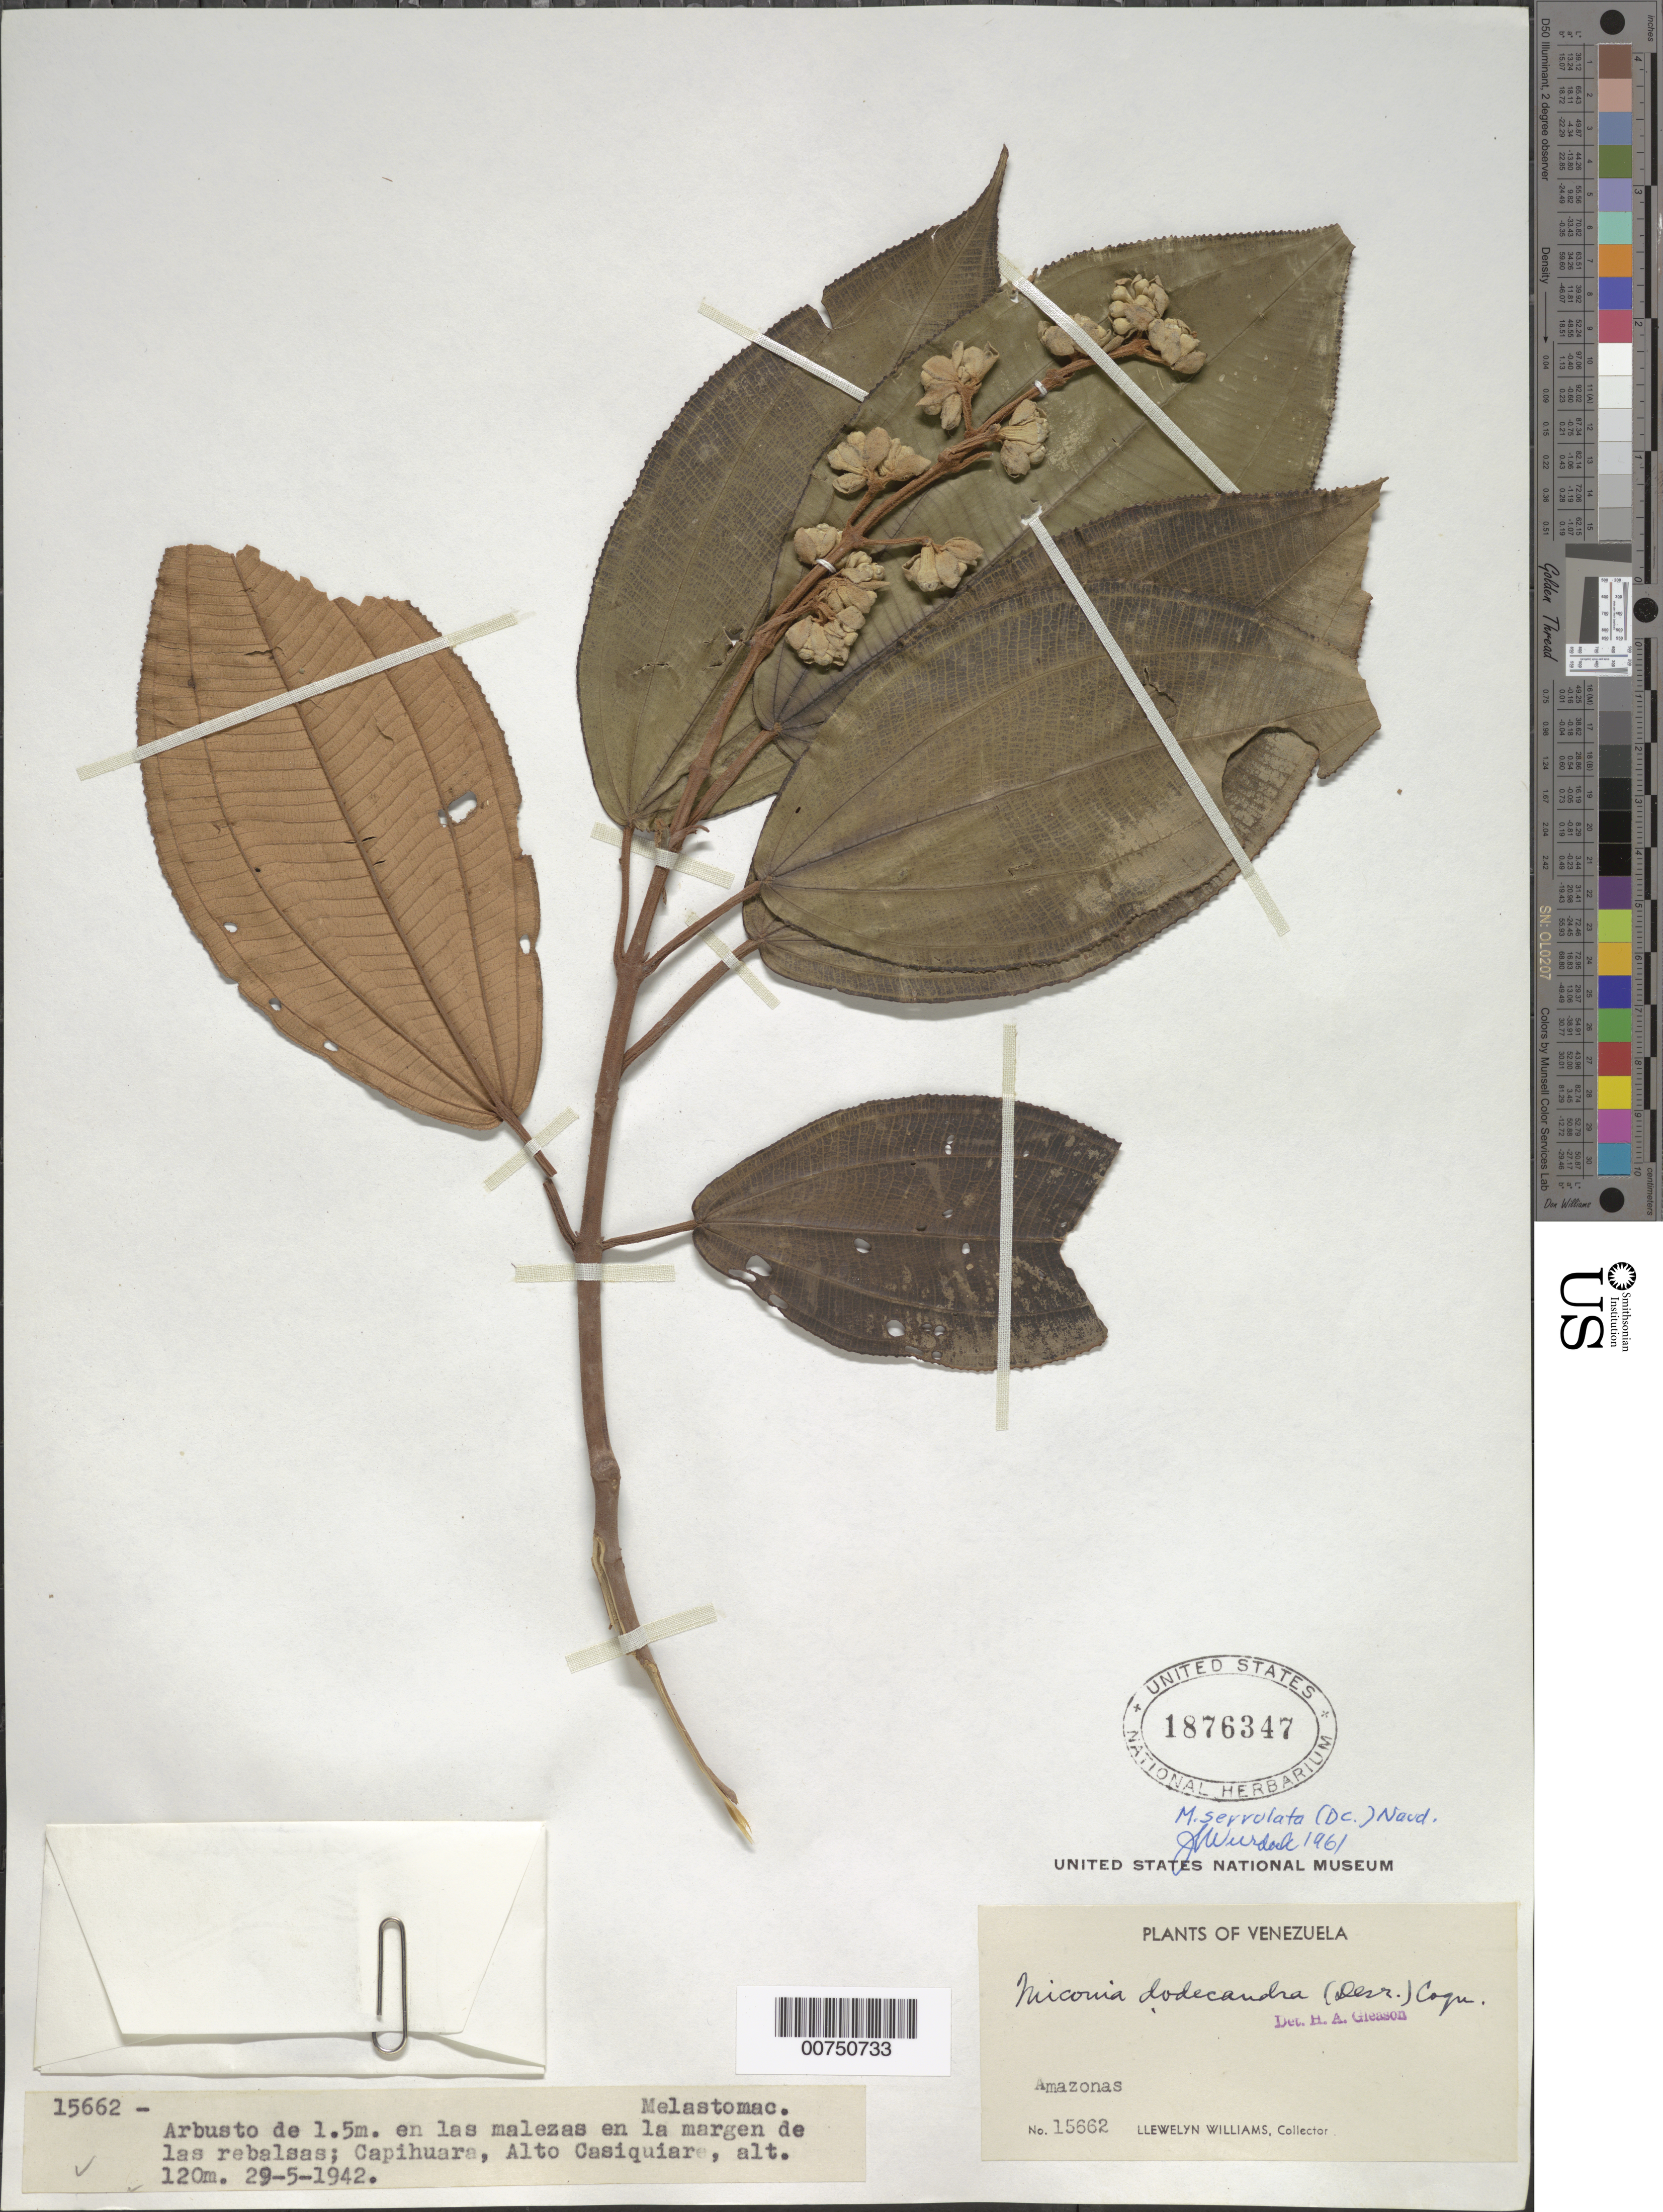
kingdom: Plantae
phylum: Tracheophyta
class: Magnoliopsida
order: Myrtales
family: Melastomataceae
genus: Miconia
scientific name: Miconia serrulata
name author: (DC.) Naudin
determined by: Wurdack, John J., (US), US (UNITED STATES)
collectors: Ll. Williams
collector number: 15662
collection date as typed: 29-May-42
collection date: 1942-05-29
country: Venezuela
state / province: Amazonas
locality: Capihuara, Alto Casiquiare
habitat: Malezas en la margen de las rebalsas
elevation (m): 120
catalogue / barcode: US 1876347